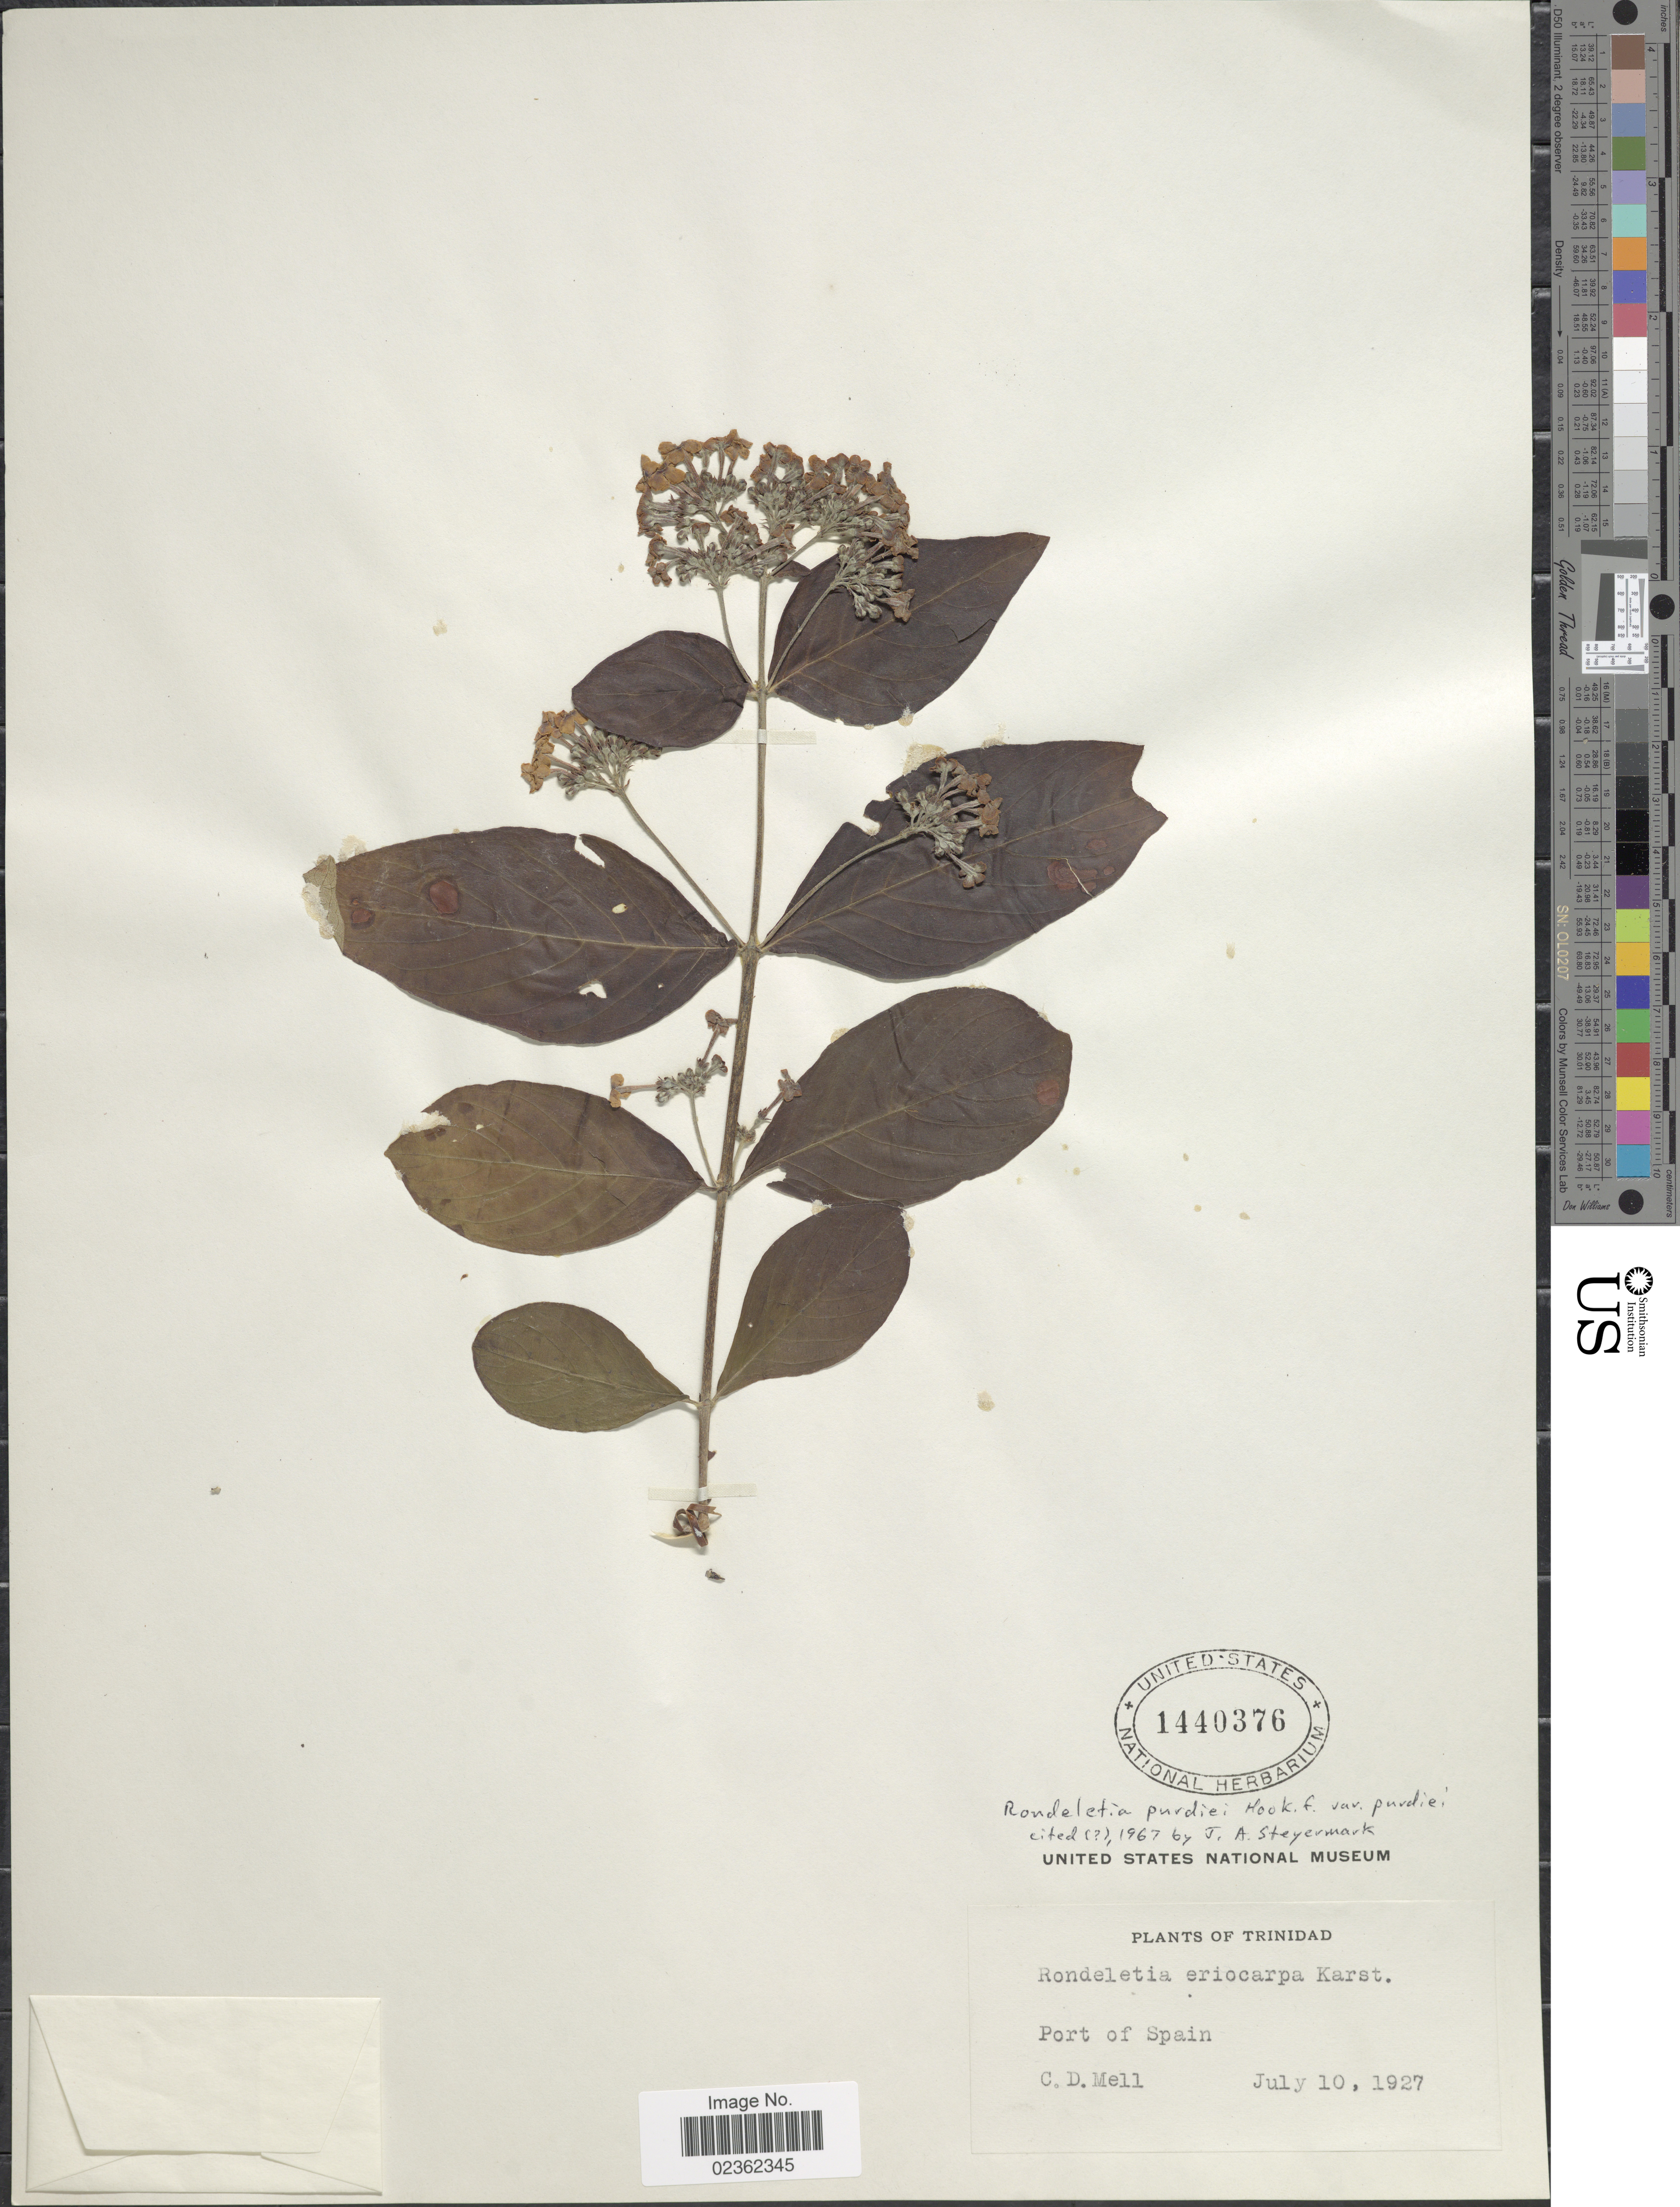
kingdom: Plantae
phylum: Tracheophyta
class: Magnoliopsida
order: Gentianales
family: Rubiaceae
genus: Rondeletia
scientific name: Rondeletia purdiei var. purdiei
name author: Hook. f.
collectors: C. D. Mell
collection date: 1927-07-10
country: Trinidad and Tobago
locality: Trinidad, Port of Spain.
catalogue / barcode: US 1440376